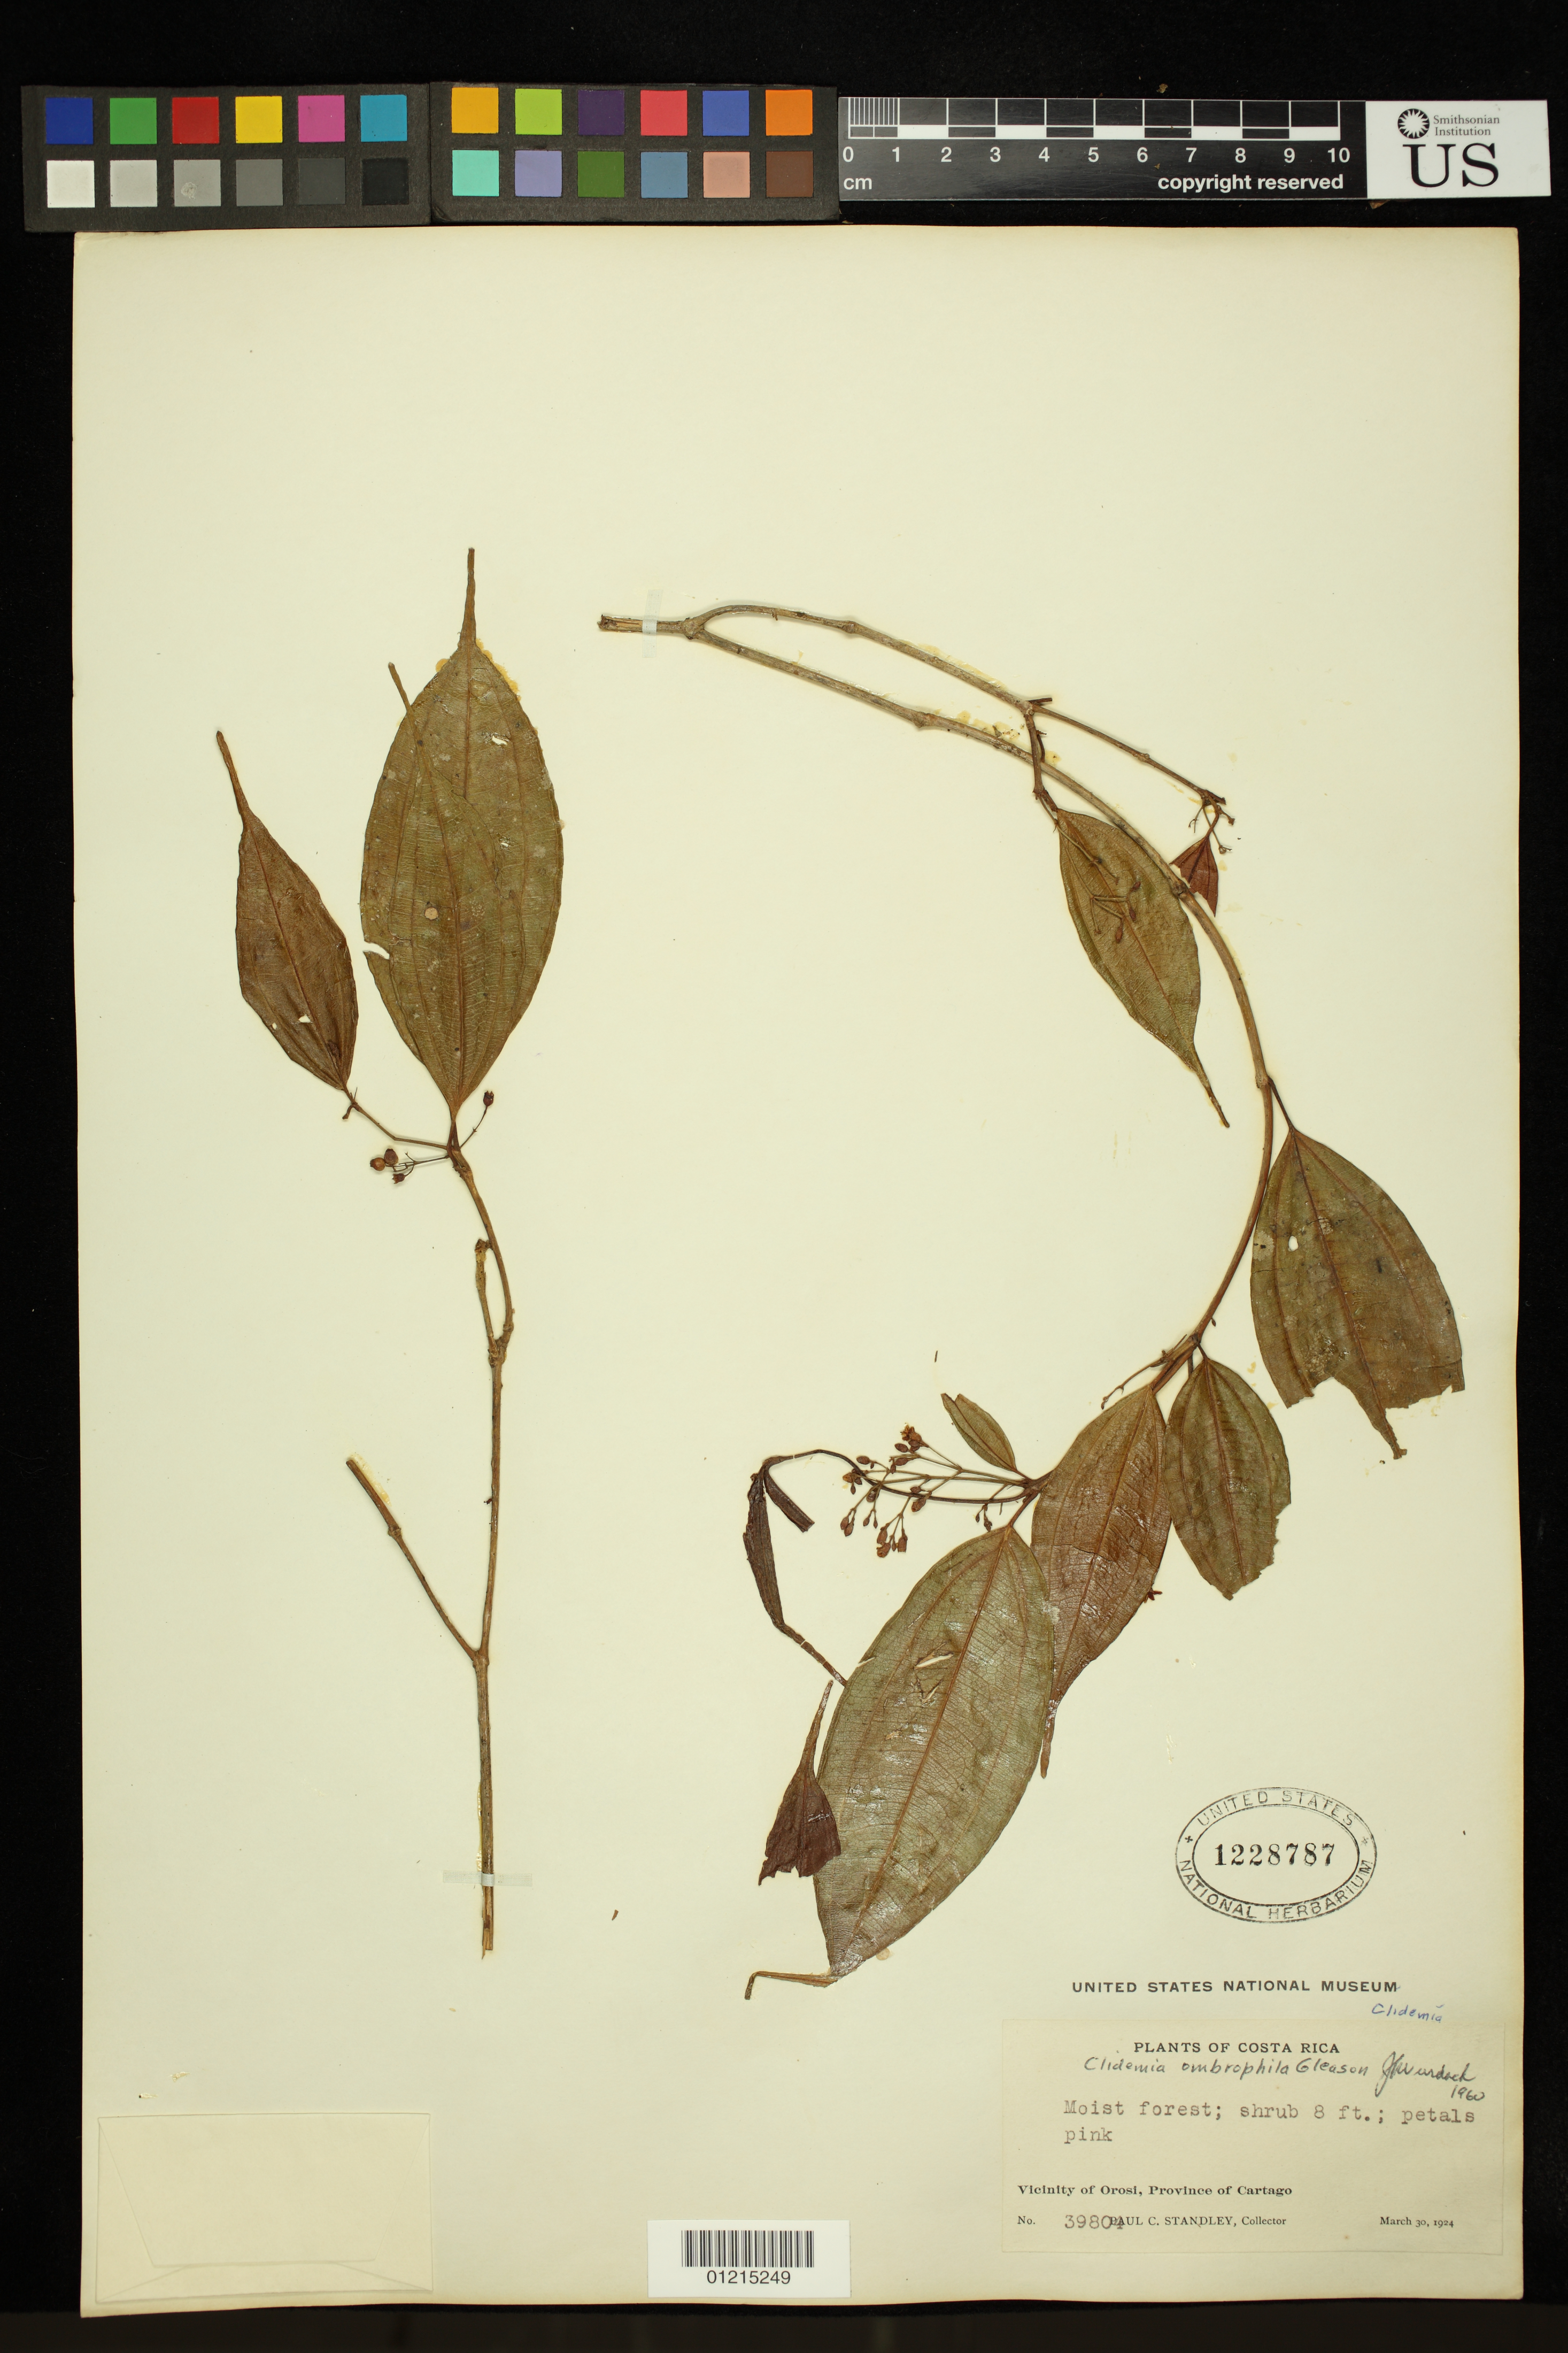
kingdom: Plantae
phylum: Tracheophyta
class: Magnoliopsida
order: Myrtales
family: Melastomataceae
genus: Clidemia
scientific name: Clidemia ombrophila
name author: Gleason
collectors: P. C. Standley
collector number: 39804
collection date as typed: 30 Mar 1924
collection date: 1924-03-30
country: Costa Rica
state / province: Cartago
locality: Vicinity of Orosi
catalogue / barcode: US 1228787